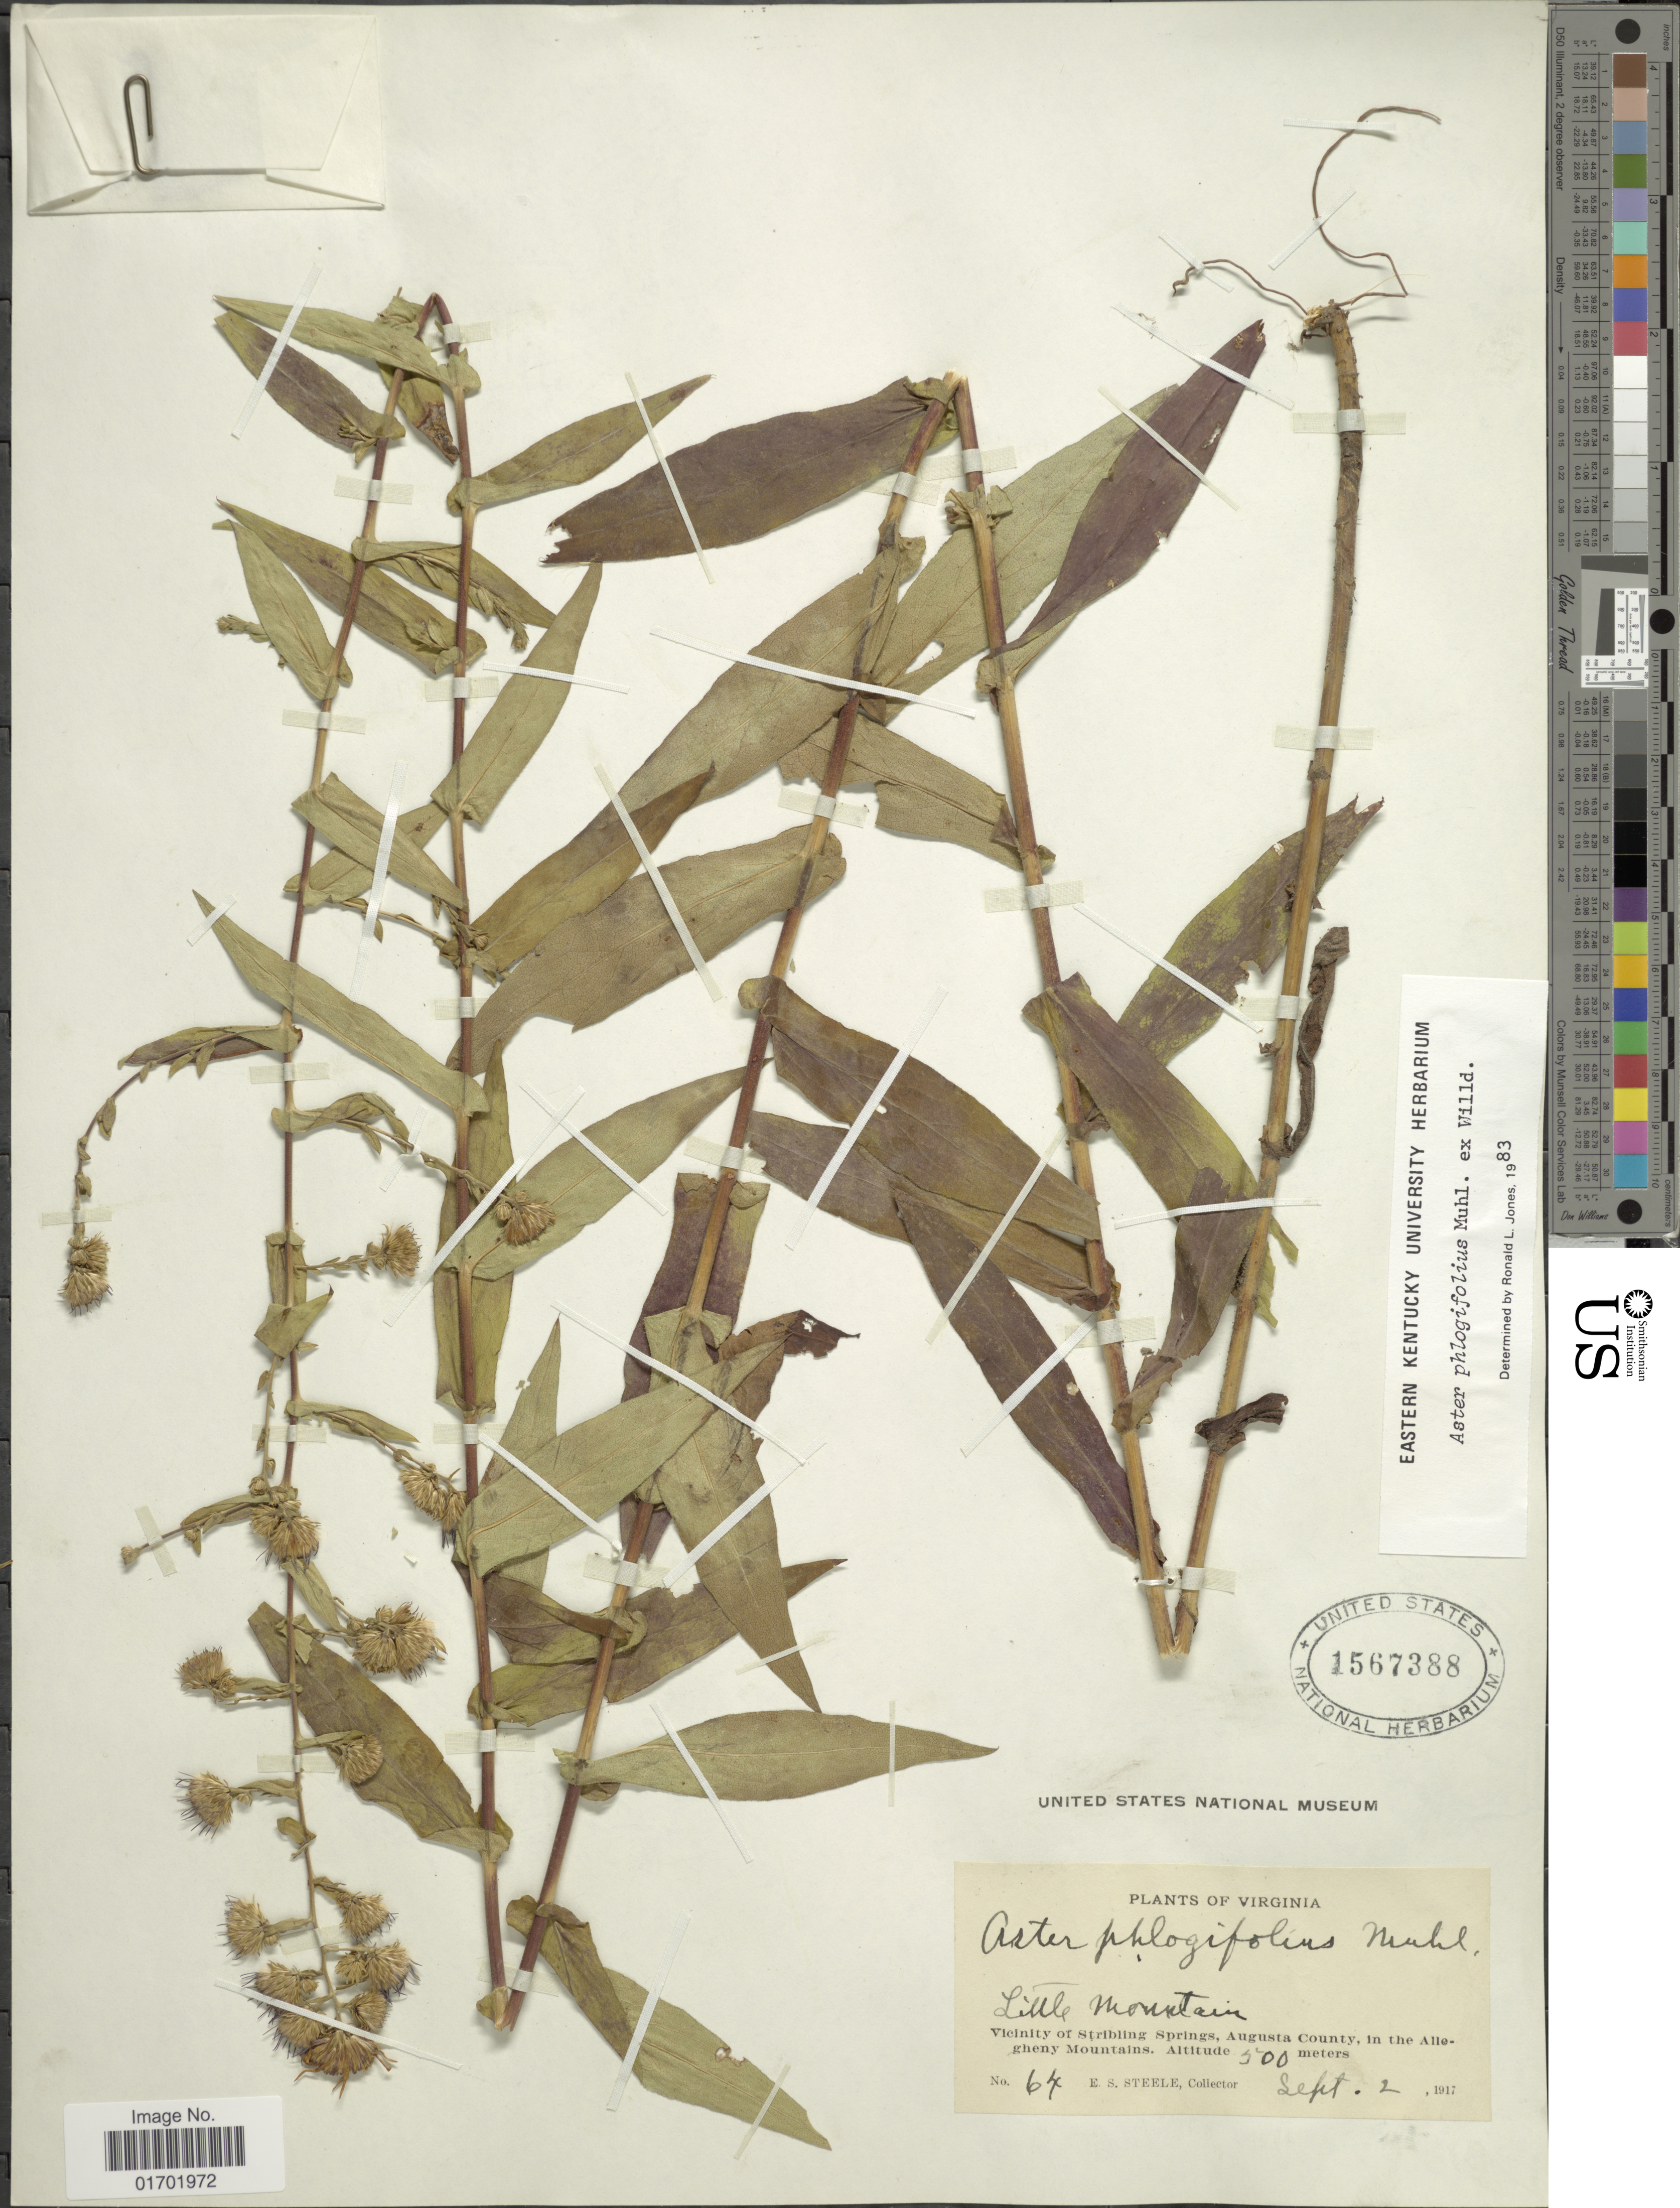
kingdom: Plantae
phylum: Tracheophyta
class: Magnoliopsida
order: Asterales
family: Asteraceae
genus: Symphyotrichum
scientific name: Symphyotrichum phlogifolium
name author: (Muhl. ex Willd.) G.L. Nesom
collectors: E. Steele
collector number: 64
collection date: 1917-09-02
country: United States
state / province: Virginia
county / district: Augusta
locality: Little Mountain, Vicinity of Stribling Springs, Augusta County, in the Allegheny Mountains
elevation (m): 500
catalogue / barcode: US 1567388